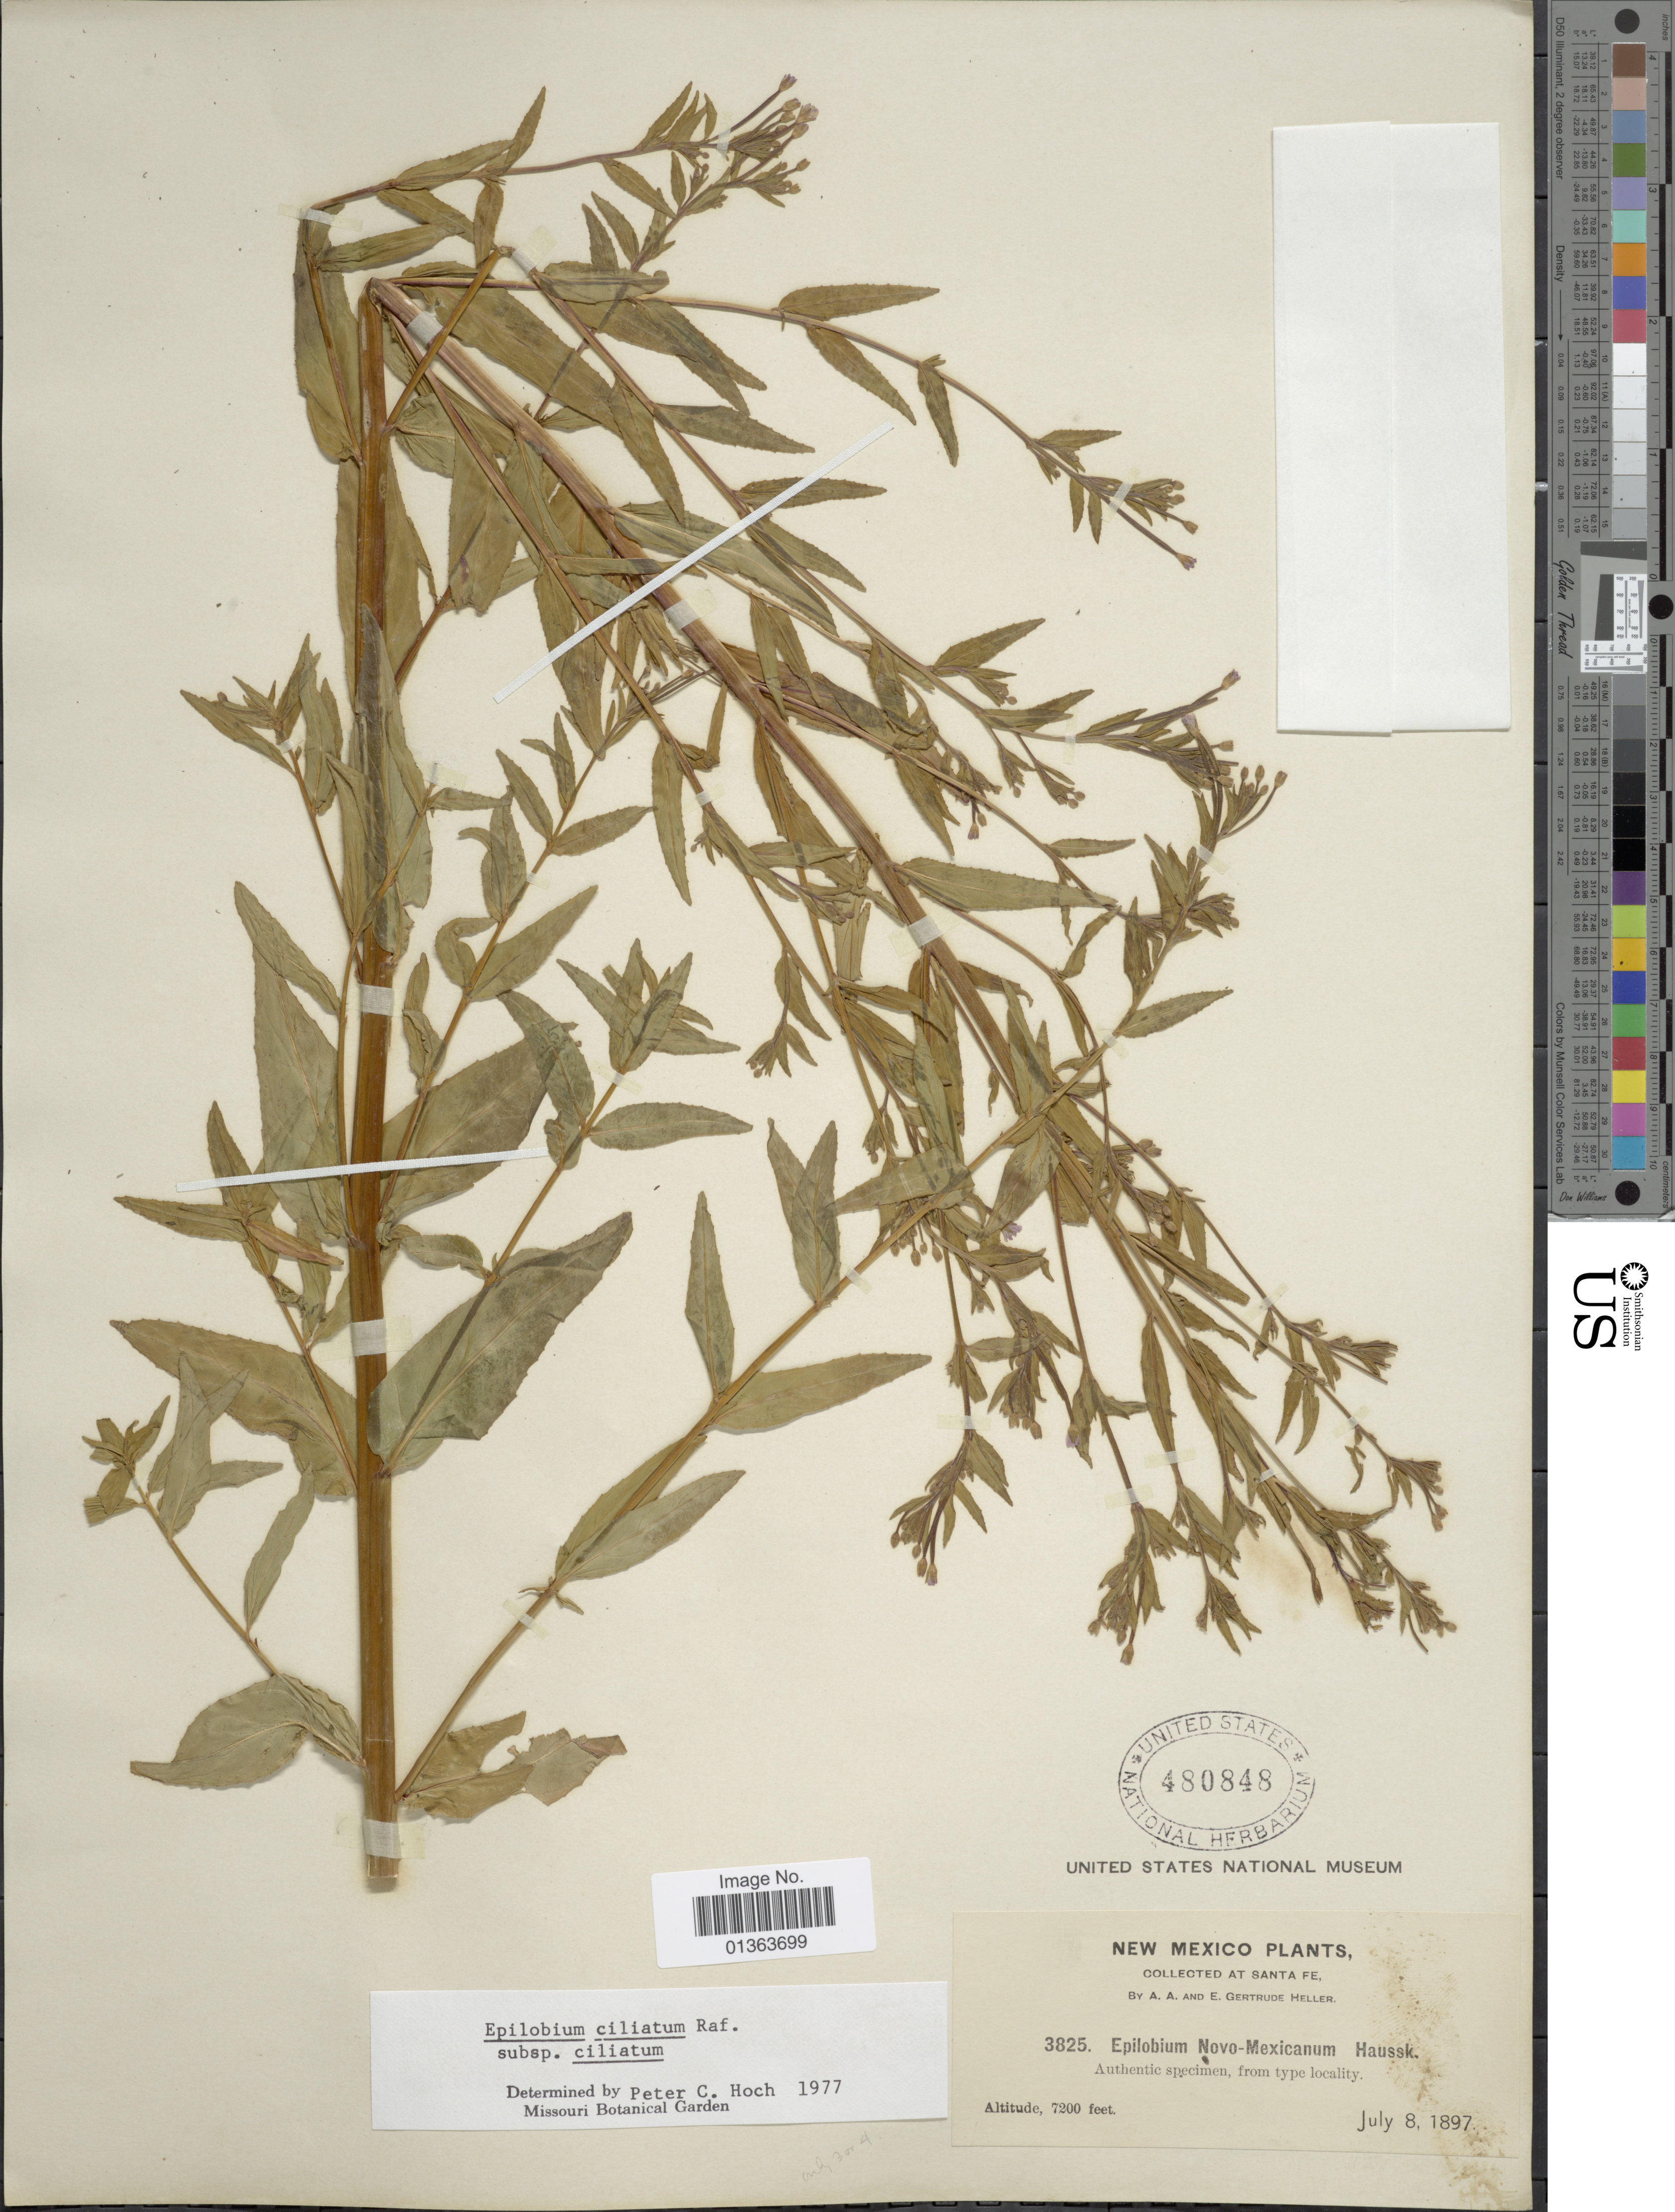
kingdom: Plantae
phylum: Tracheophyta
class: Magnoliopsida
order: Myrtales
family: Onagraceae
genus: Epilobium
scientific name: Epilobium ciliatum subsp. ciliatum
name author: Raf.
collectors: A. A. Heller & E. G. Heller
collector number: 3825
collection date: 1897-07-08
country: United States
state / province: New Mexico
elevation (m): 2195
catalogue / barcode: US 480848